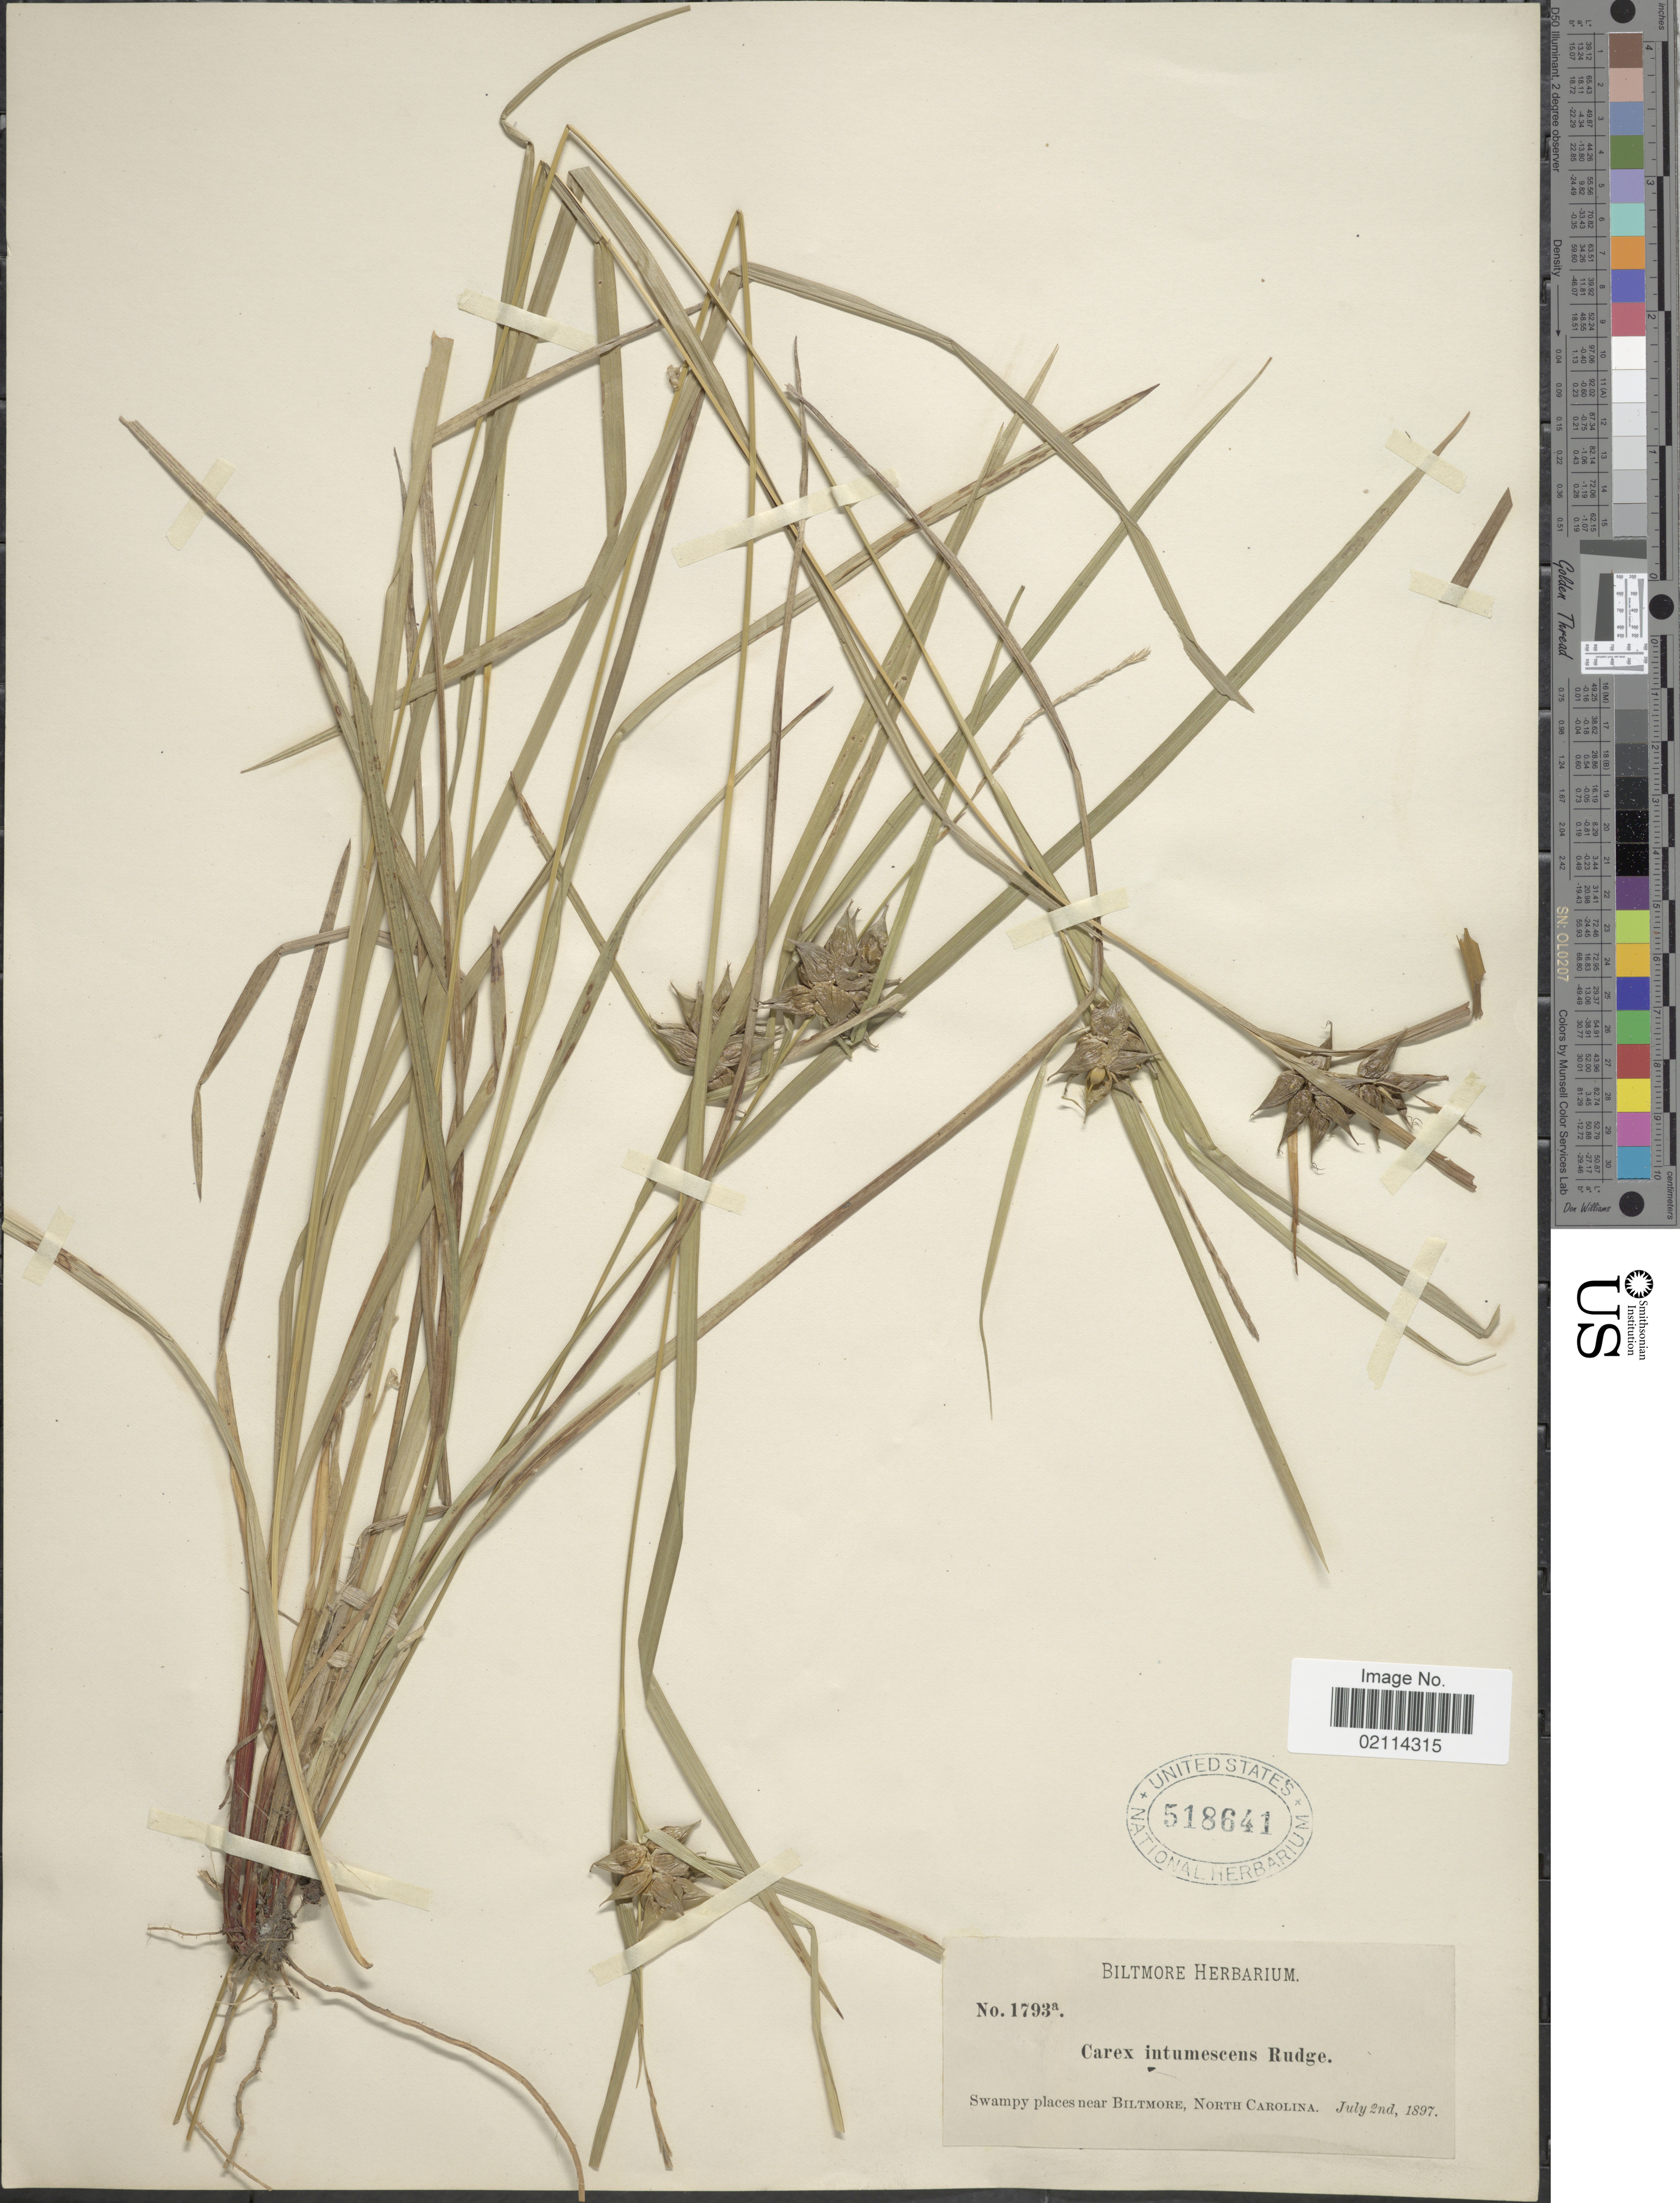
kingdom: Plantae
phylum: Tracheophyta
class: Liliopsida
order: Poales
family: Cyperaceae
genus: Carex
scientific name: Carex intumescens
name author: Rudge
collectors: ex herb. Biltmore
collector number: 1793a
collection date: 1897-07-02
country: United States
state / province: North Carolina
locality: Swampy places near Biltmore.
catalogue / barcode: US 518641